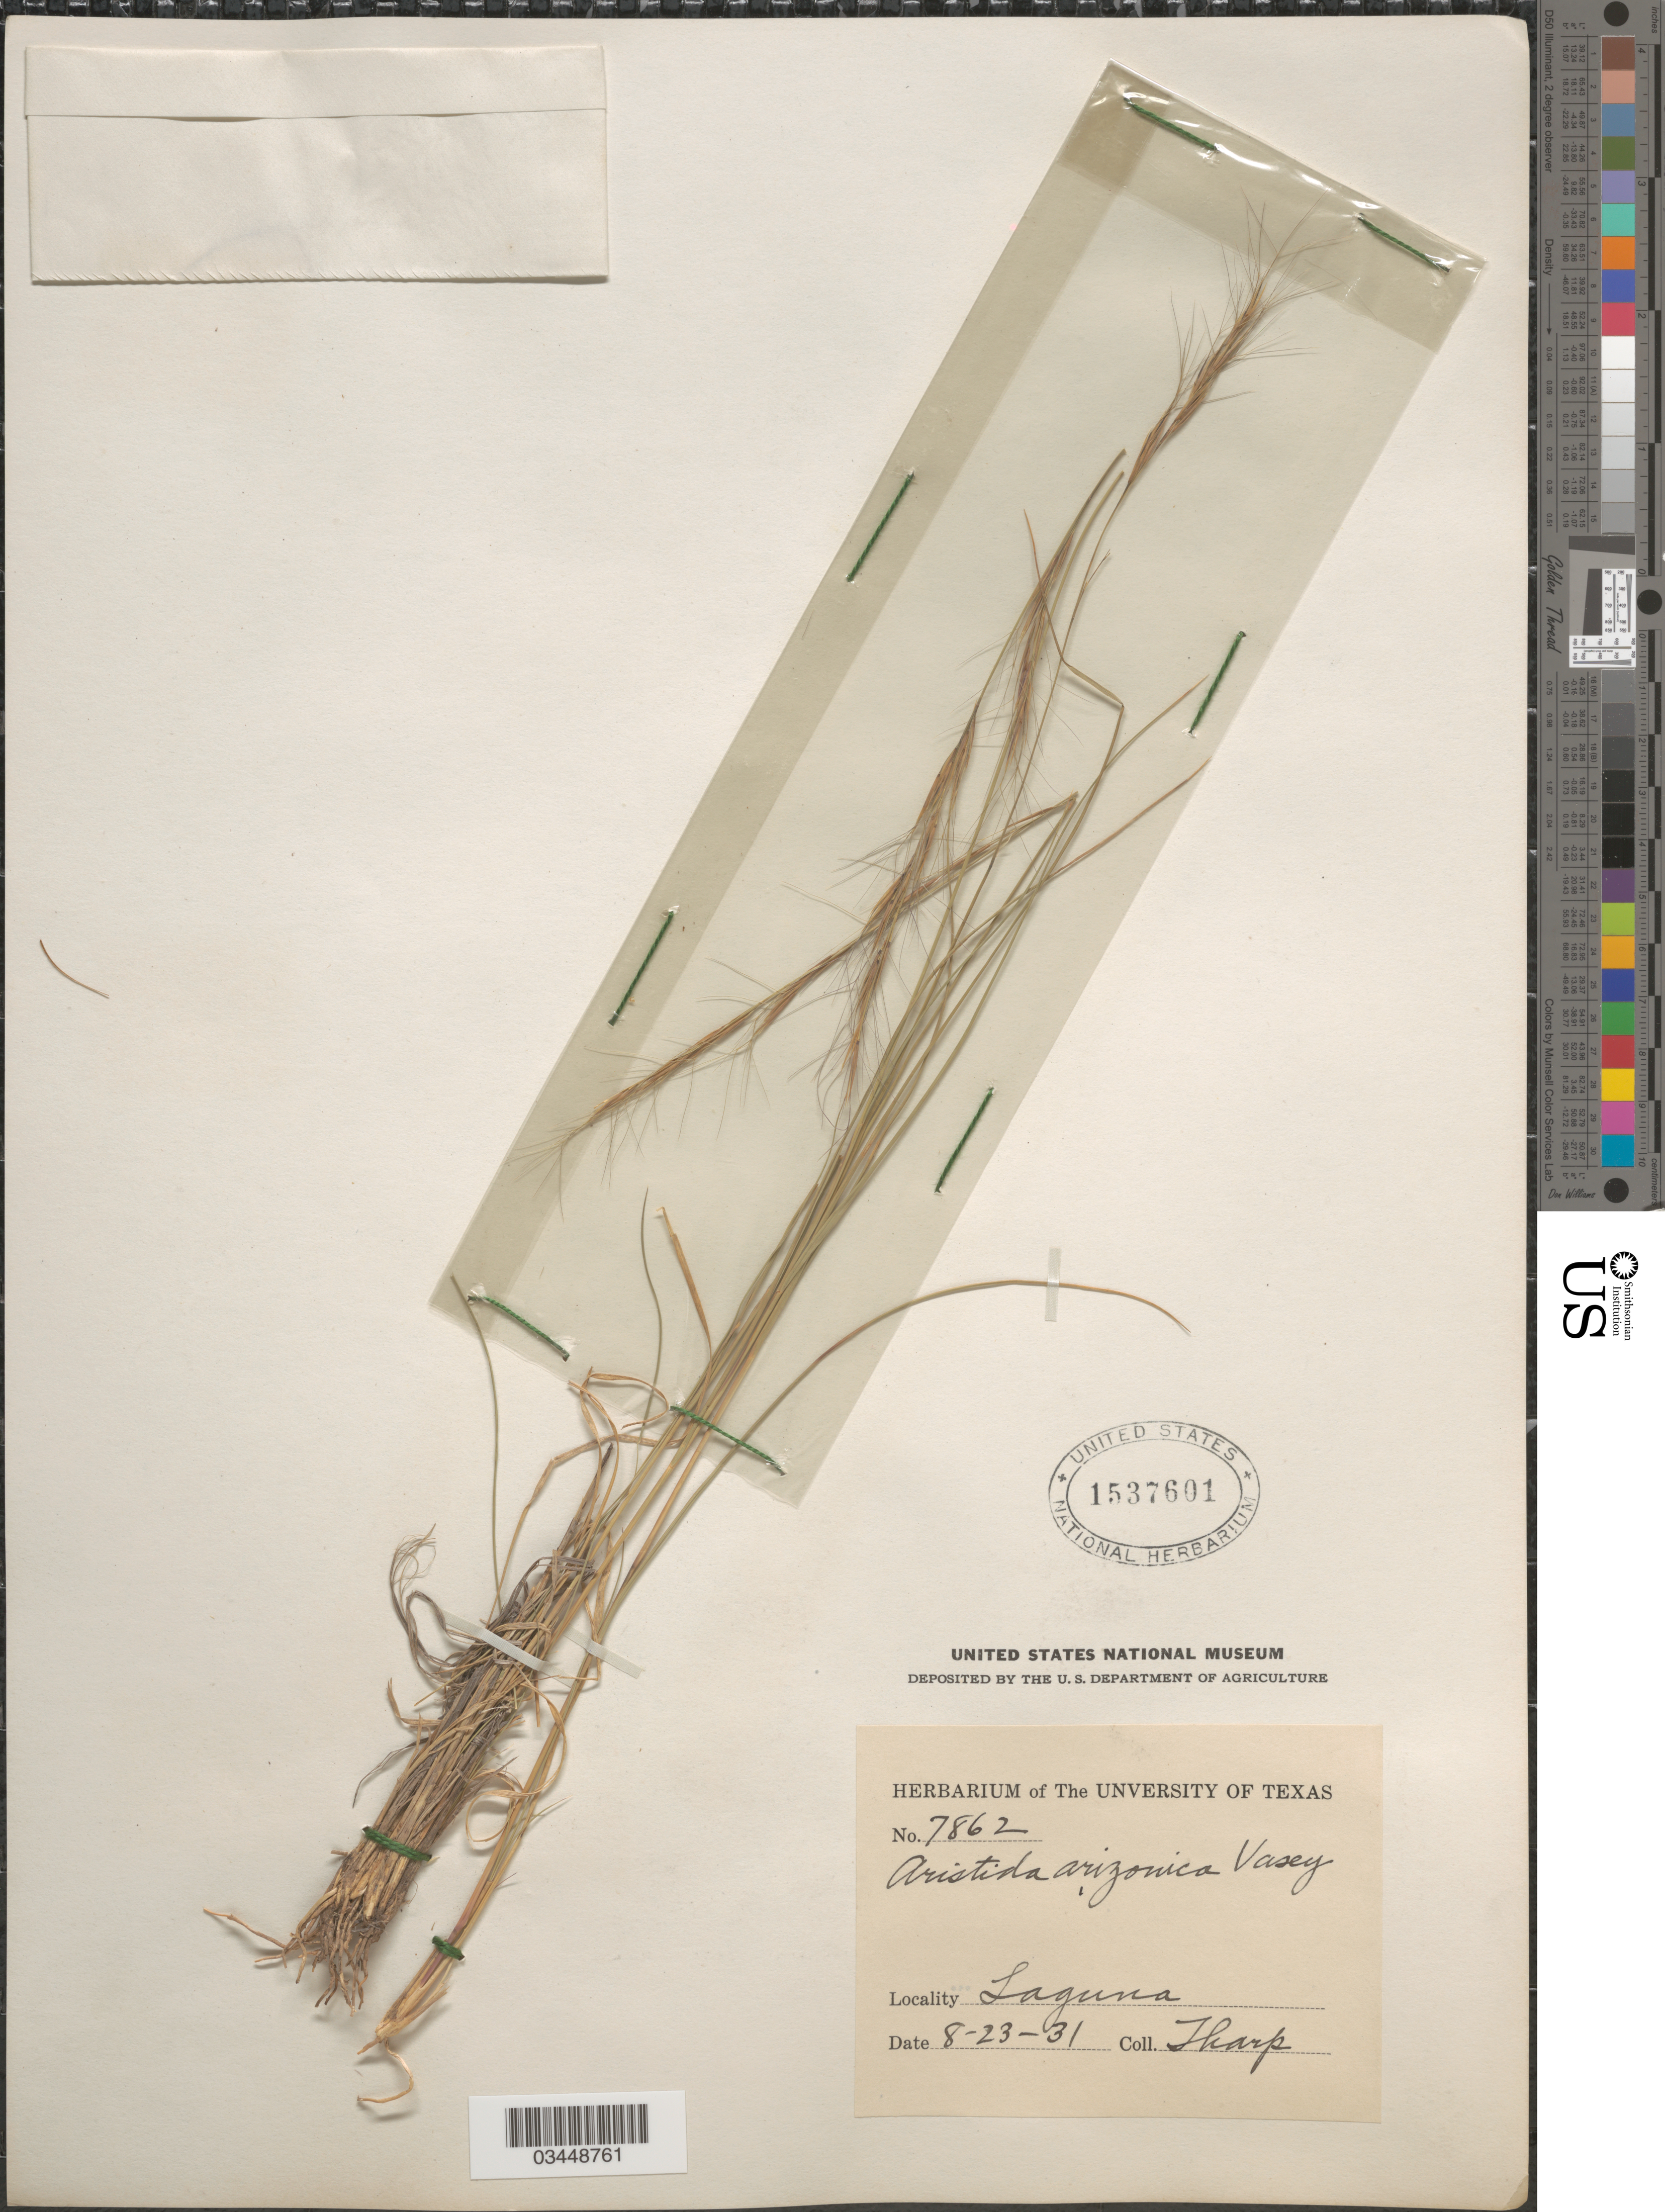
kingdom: Plantae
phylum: Tracheophyta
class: Liliopsida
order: Poales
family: Poaceae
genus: Aristida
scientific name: Aristida arizonica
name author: Vasey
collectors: Sharp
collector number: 7862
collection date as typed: Transcribed d/m/y: 23/8/31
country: United States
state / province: Texas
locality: Laguna.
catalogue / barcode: US 1537601